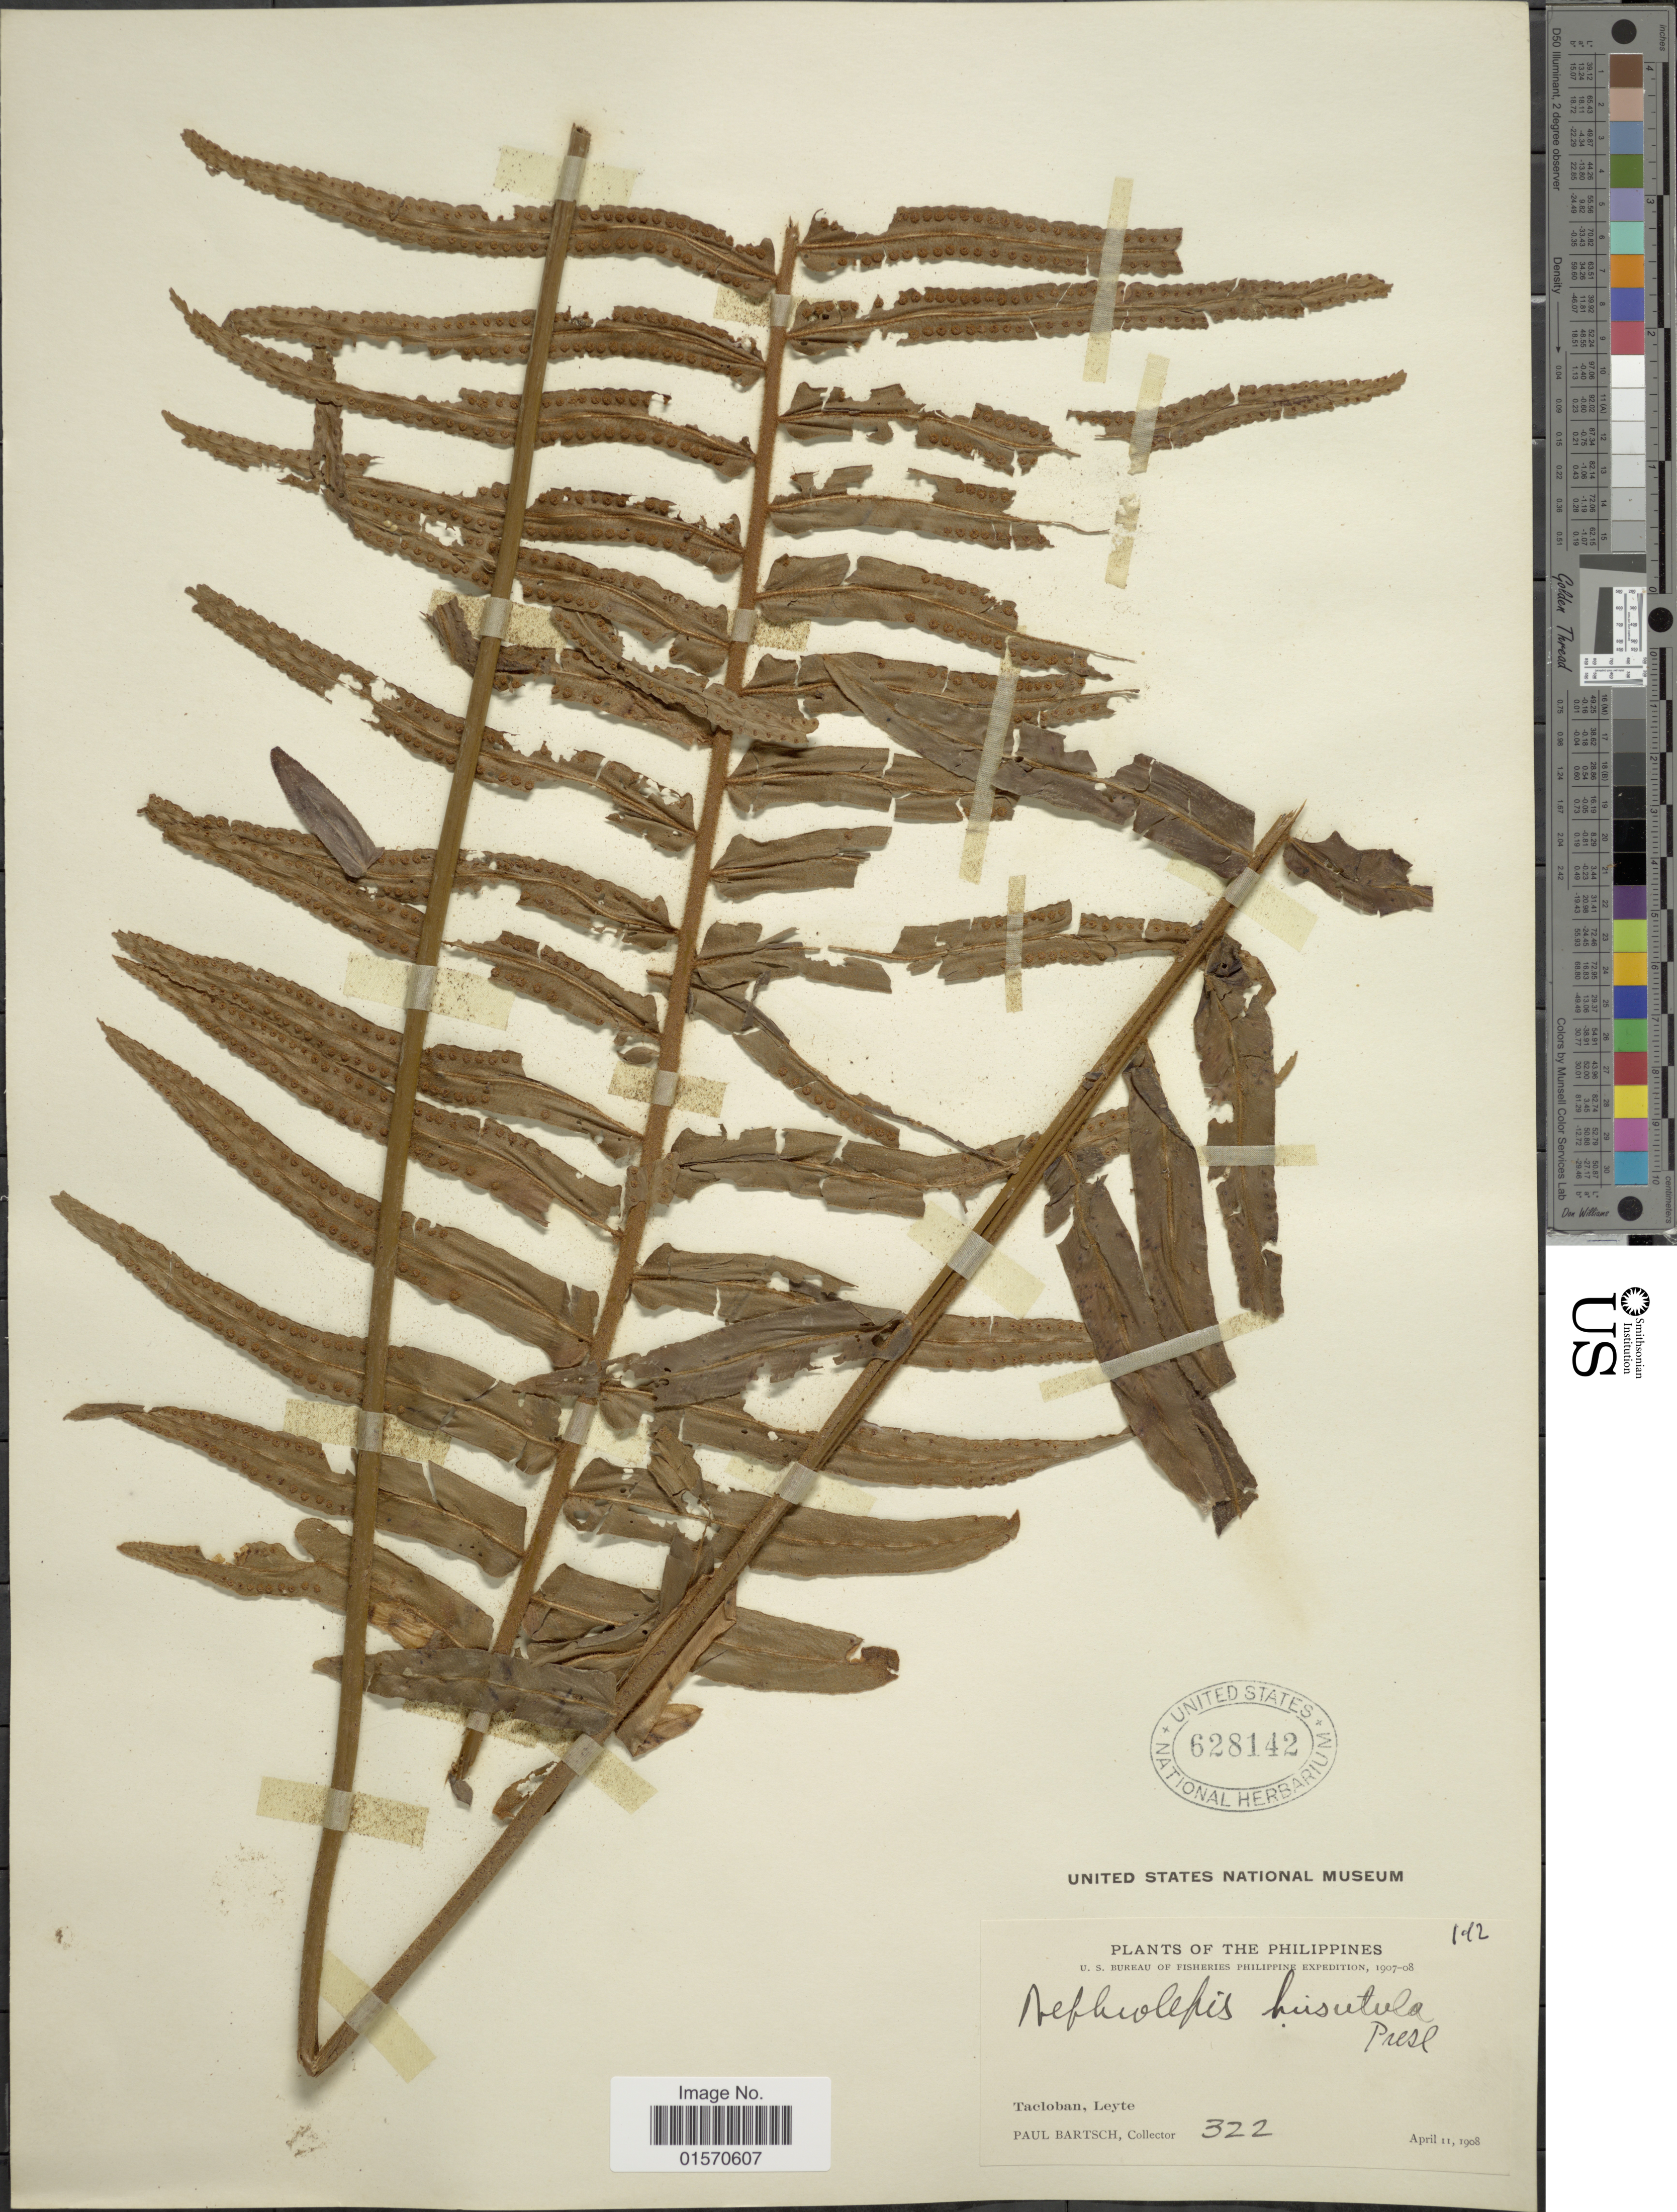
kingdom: Plantae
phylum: Tracheophyta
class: Polypodiopsida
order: Polypodiales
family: Nephrolepidaceae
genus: Nephrolepis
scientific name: Nephrolepis hirsutula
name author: (G. Forst.) C. Presl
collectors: P. Bartsch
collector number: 322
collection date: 1908-05-11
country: Philippines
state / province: Eastern Visayas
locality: Tacloban, Leyte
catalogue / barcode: US 628142